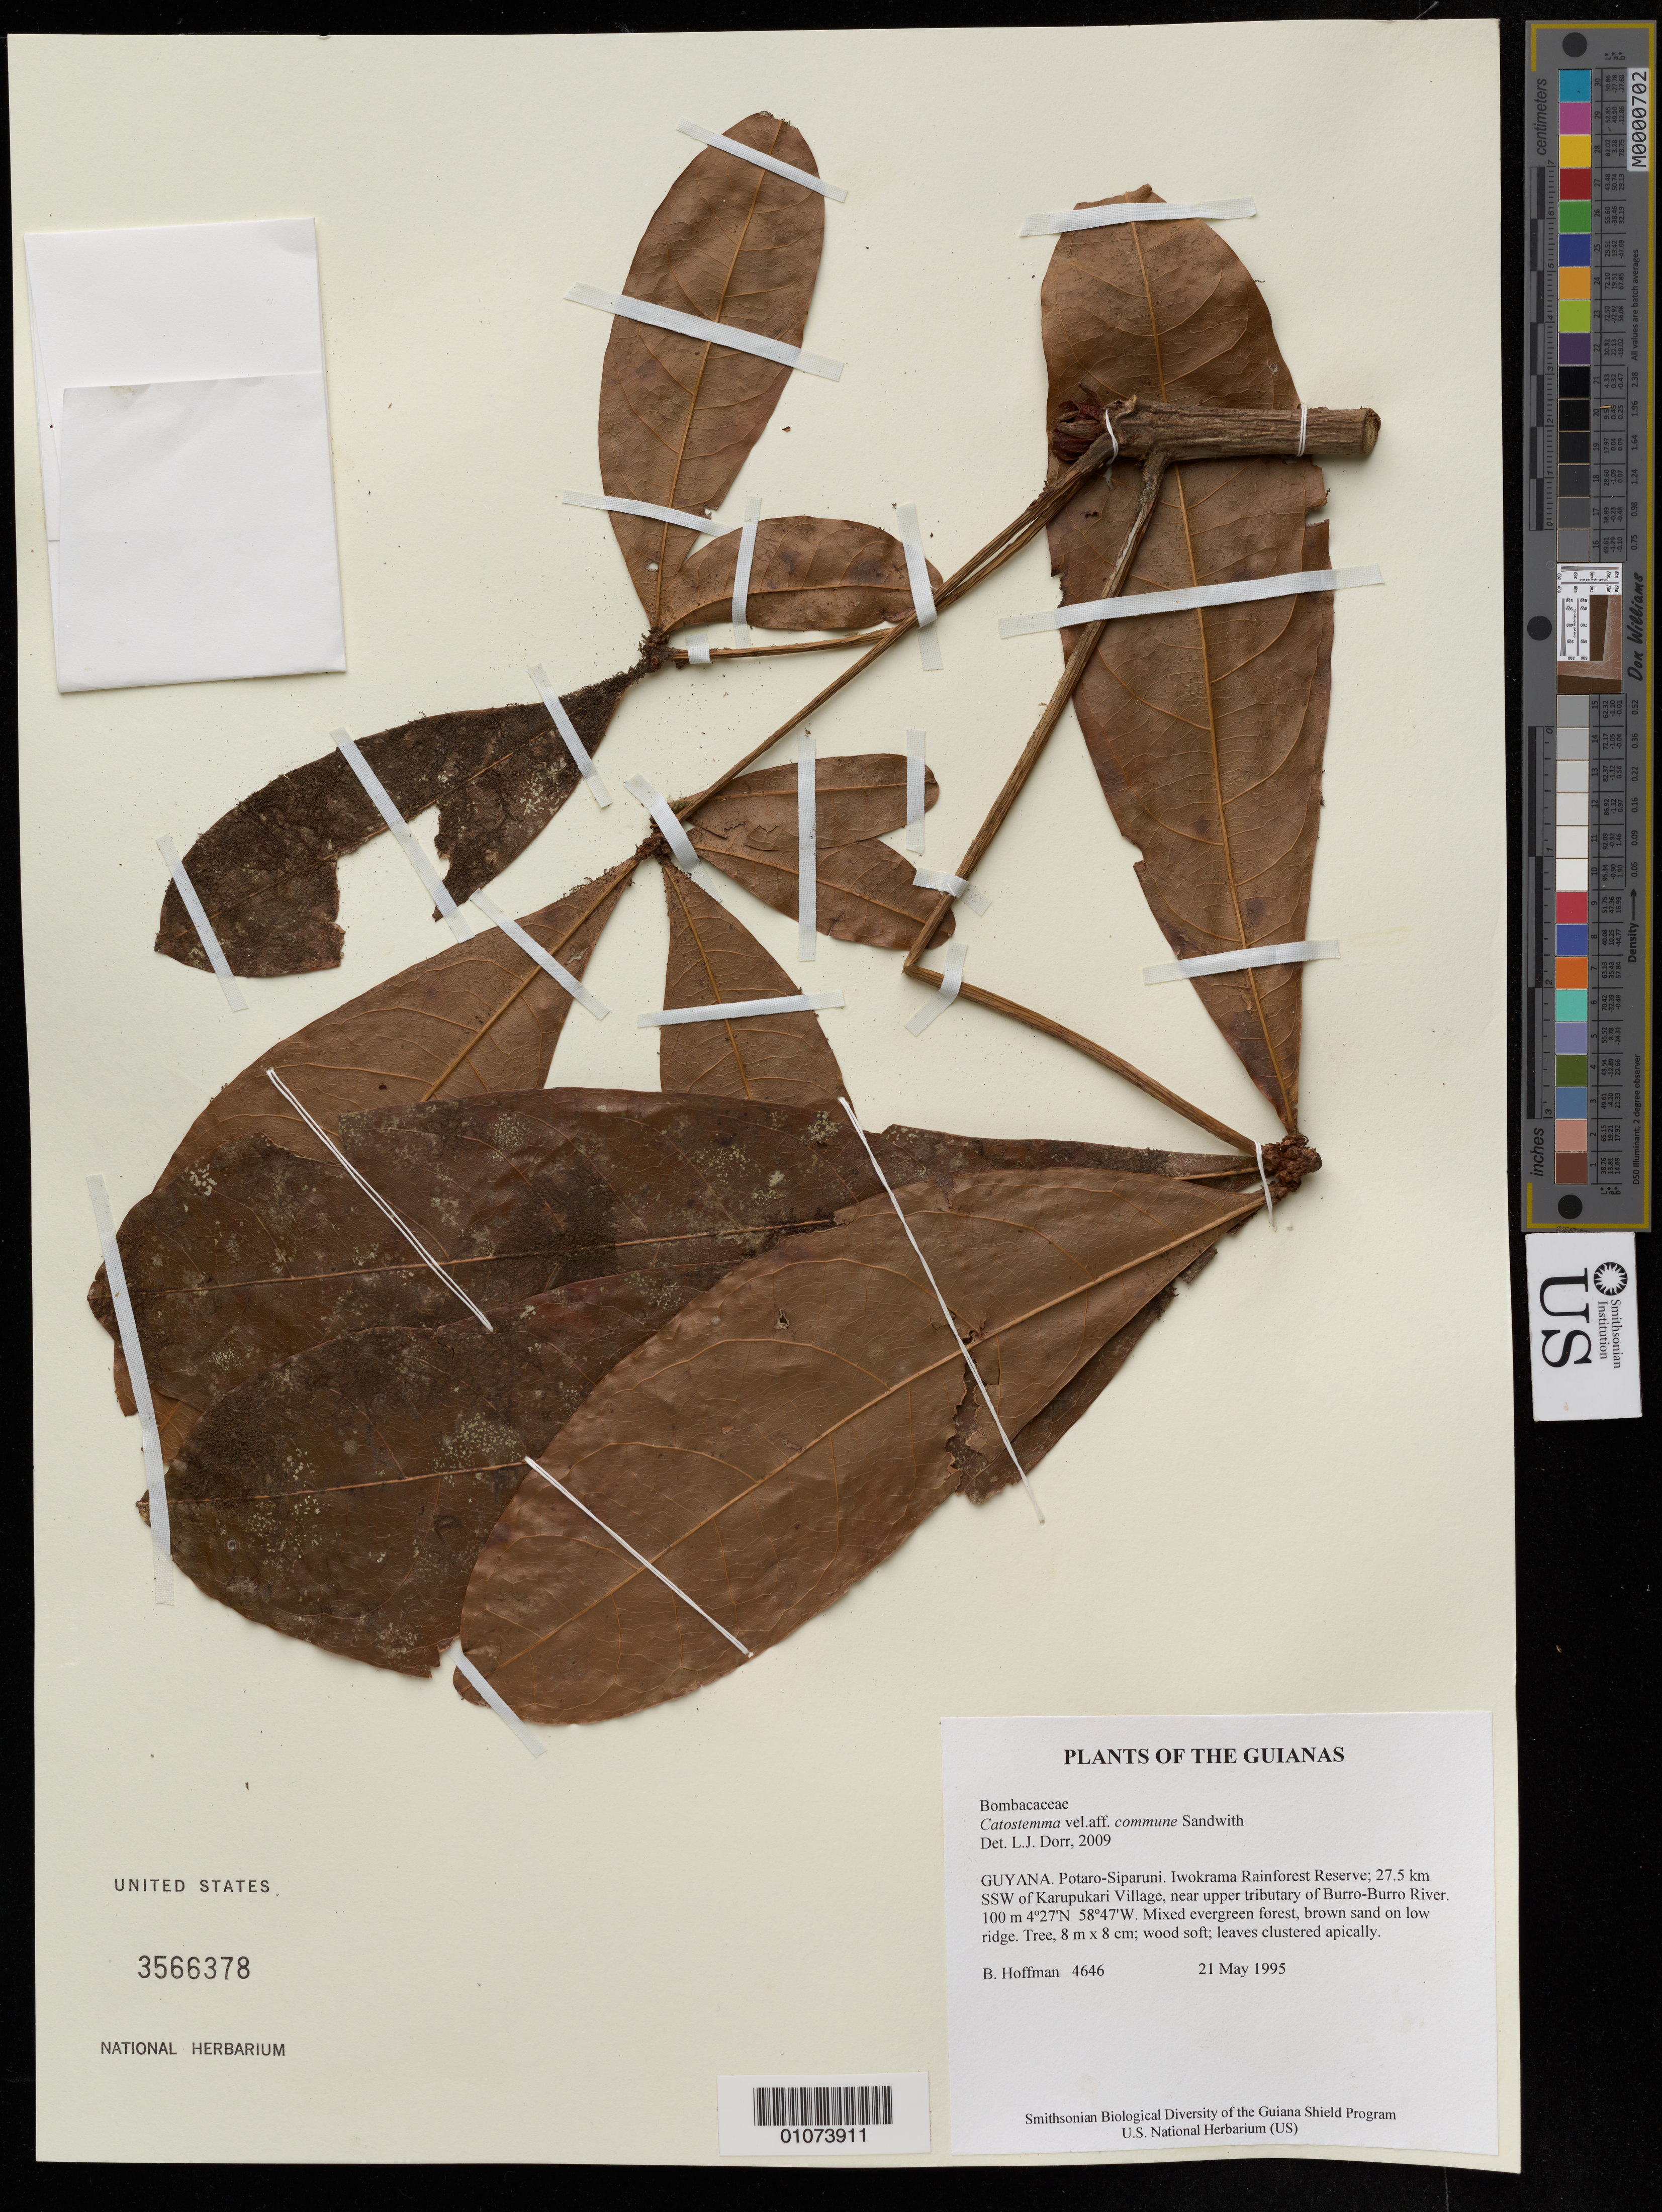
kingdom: Plantae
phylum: Tracheophyta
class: Magnoliopsida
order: Malvales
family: Malvaceae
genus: Catostemma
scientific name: Catostemma commune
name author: Sandwith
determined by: Dorr, L. J., (BOT), Smithsonian Institution - National Museum of Natural History (UNITED STATES)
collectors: B. Hoffman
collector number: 4646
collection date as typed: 21 May 1995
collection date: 1995-05-21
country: Guyana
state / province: Potaro-Siparuni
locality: Iwokrama Rainforest Reserve; 27.5 km SSW of Karupukari Village, near upper tributary of Burro-Burro River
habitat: Mixed evergreen forest, brown sand on low ridge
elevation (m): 100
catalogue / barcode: US 3566378